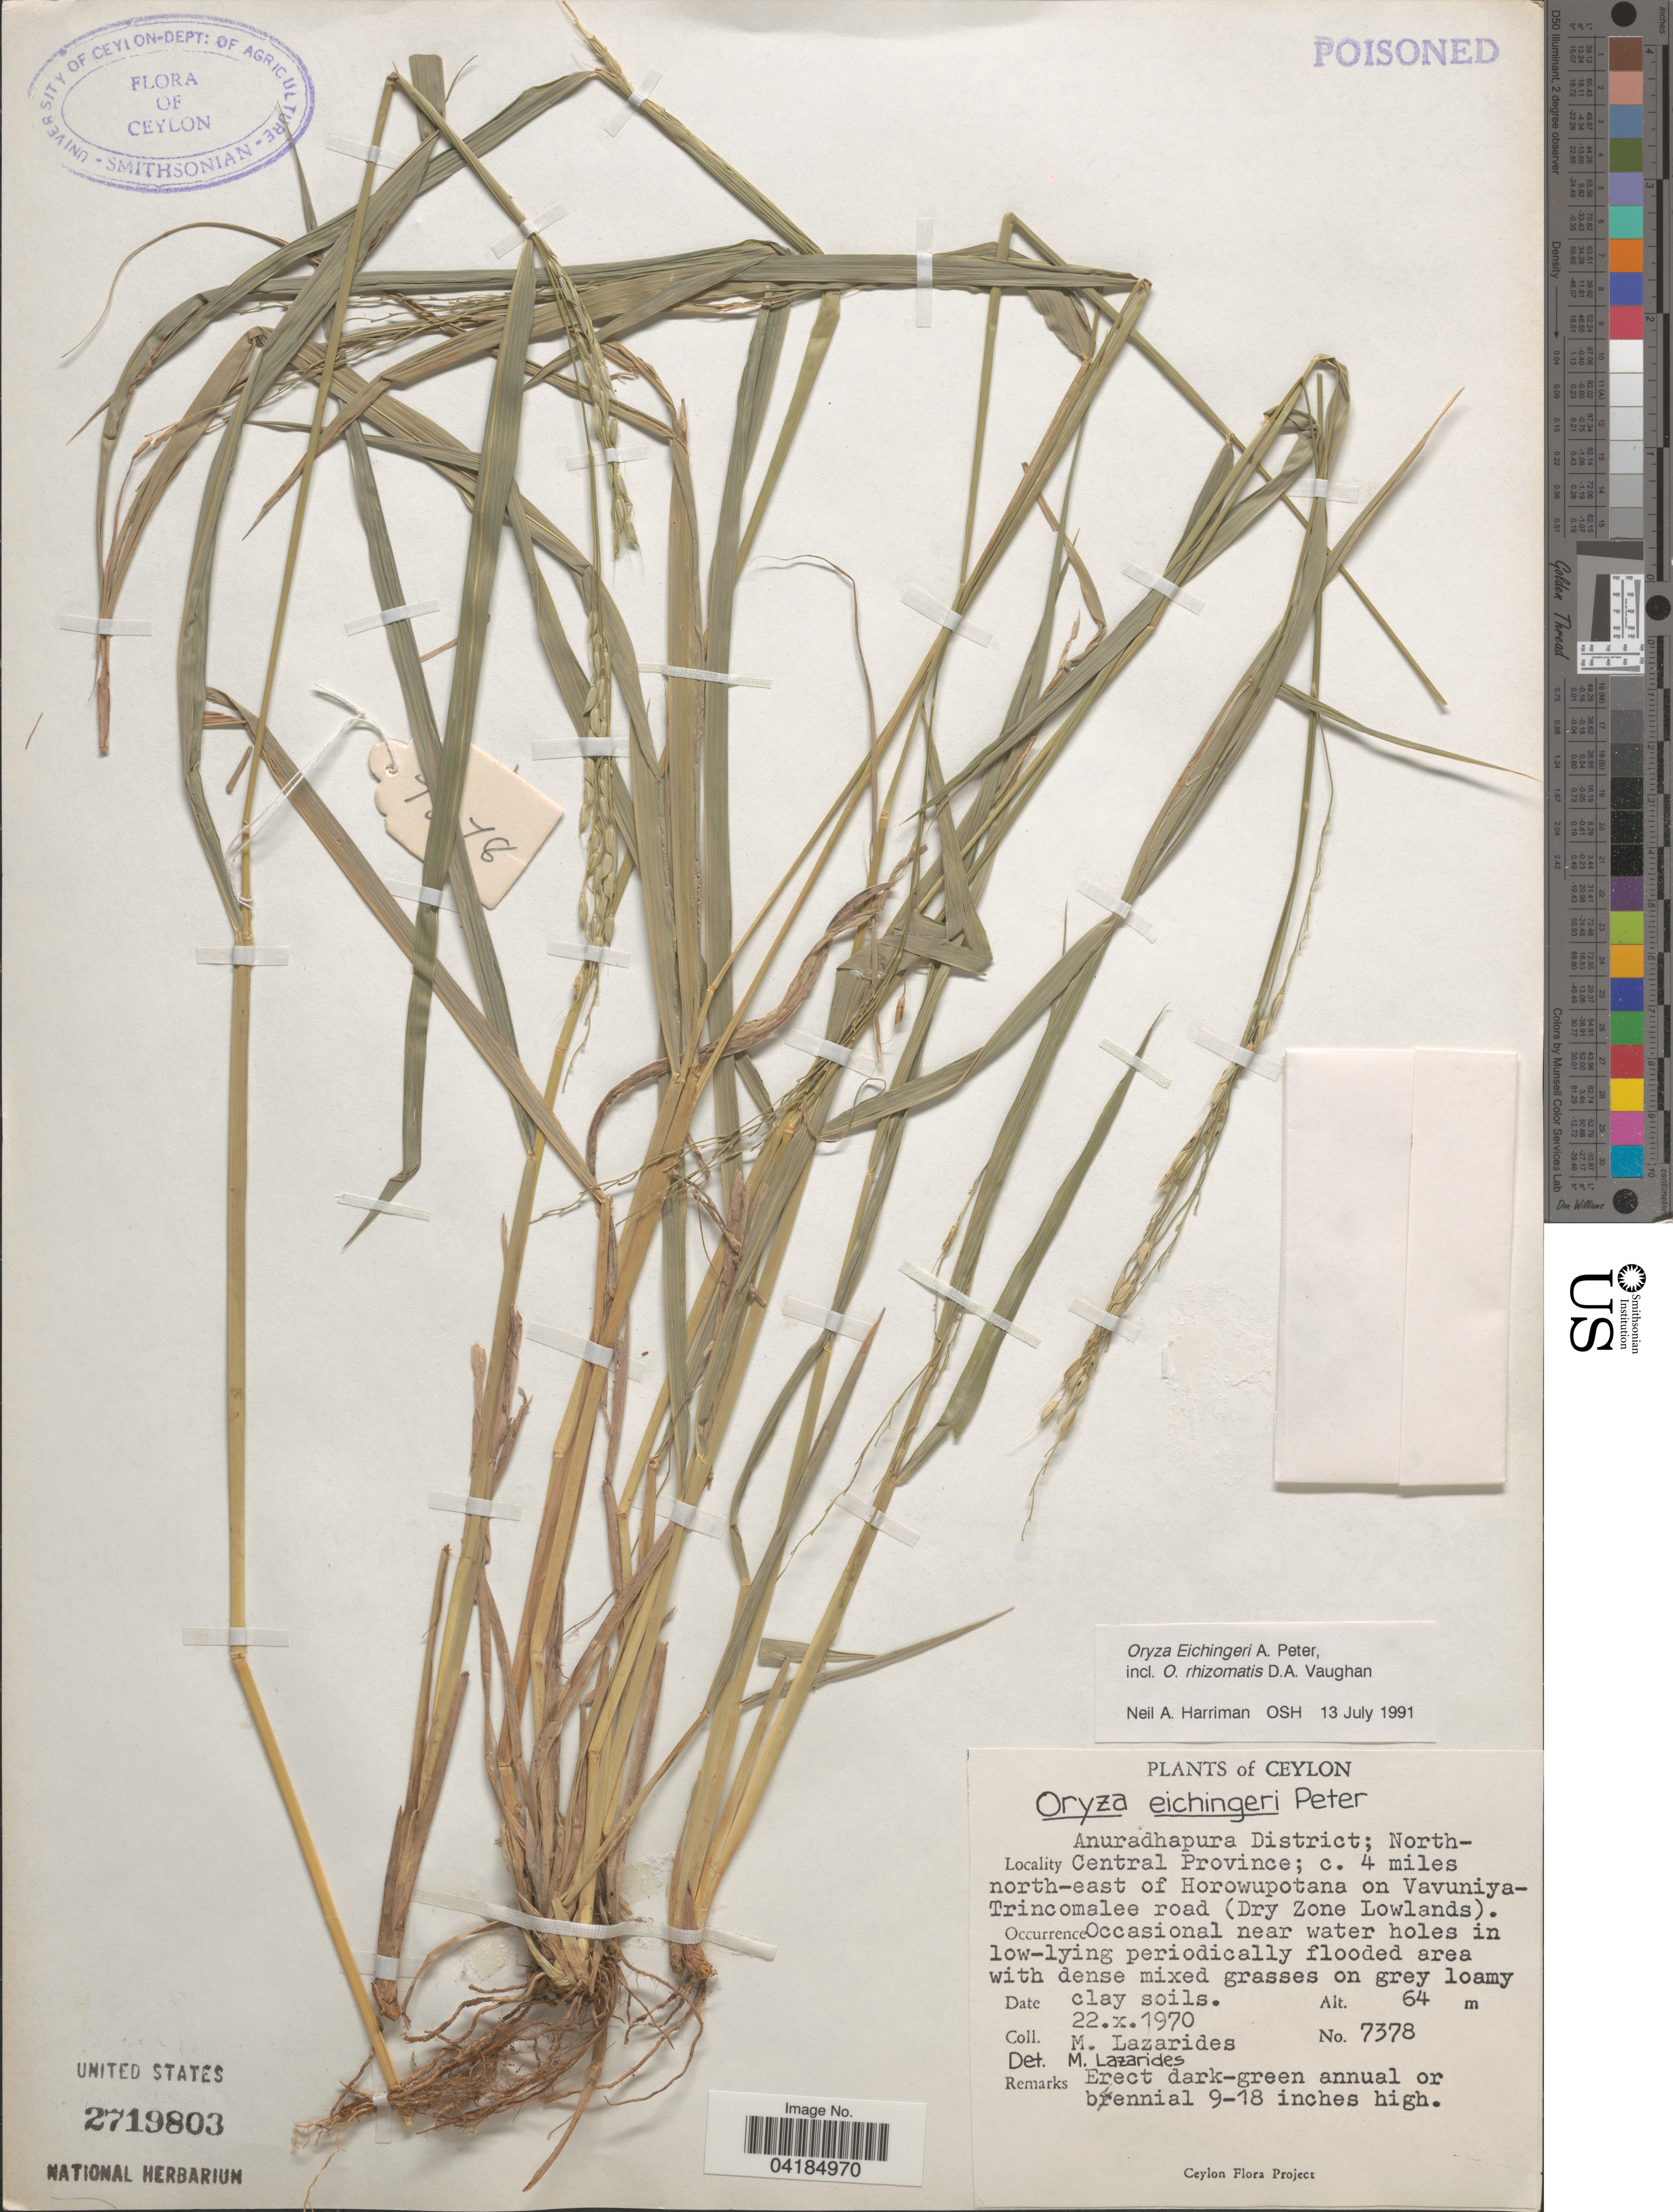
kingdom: Plantae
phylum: Tracheophyta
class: Liliopsida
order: Poales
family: Poaceae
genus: Oryza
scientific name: Oryza eichingeri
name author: Peter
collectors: M. Lazarides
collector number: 7378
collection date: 1970-10-22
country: Sri Lanka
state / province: North Central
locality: Ceylon. Anuradhapura District; c. 4 miles north-east of Horowupotana on Vavuniya-Trincomalee road (Dry Zone Lowlands).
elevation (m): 64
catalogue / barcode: US 2719803